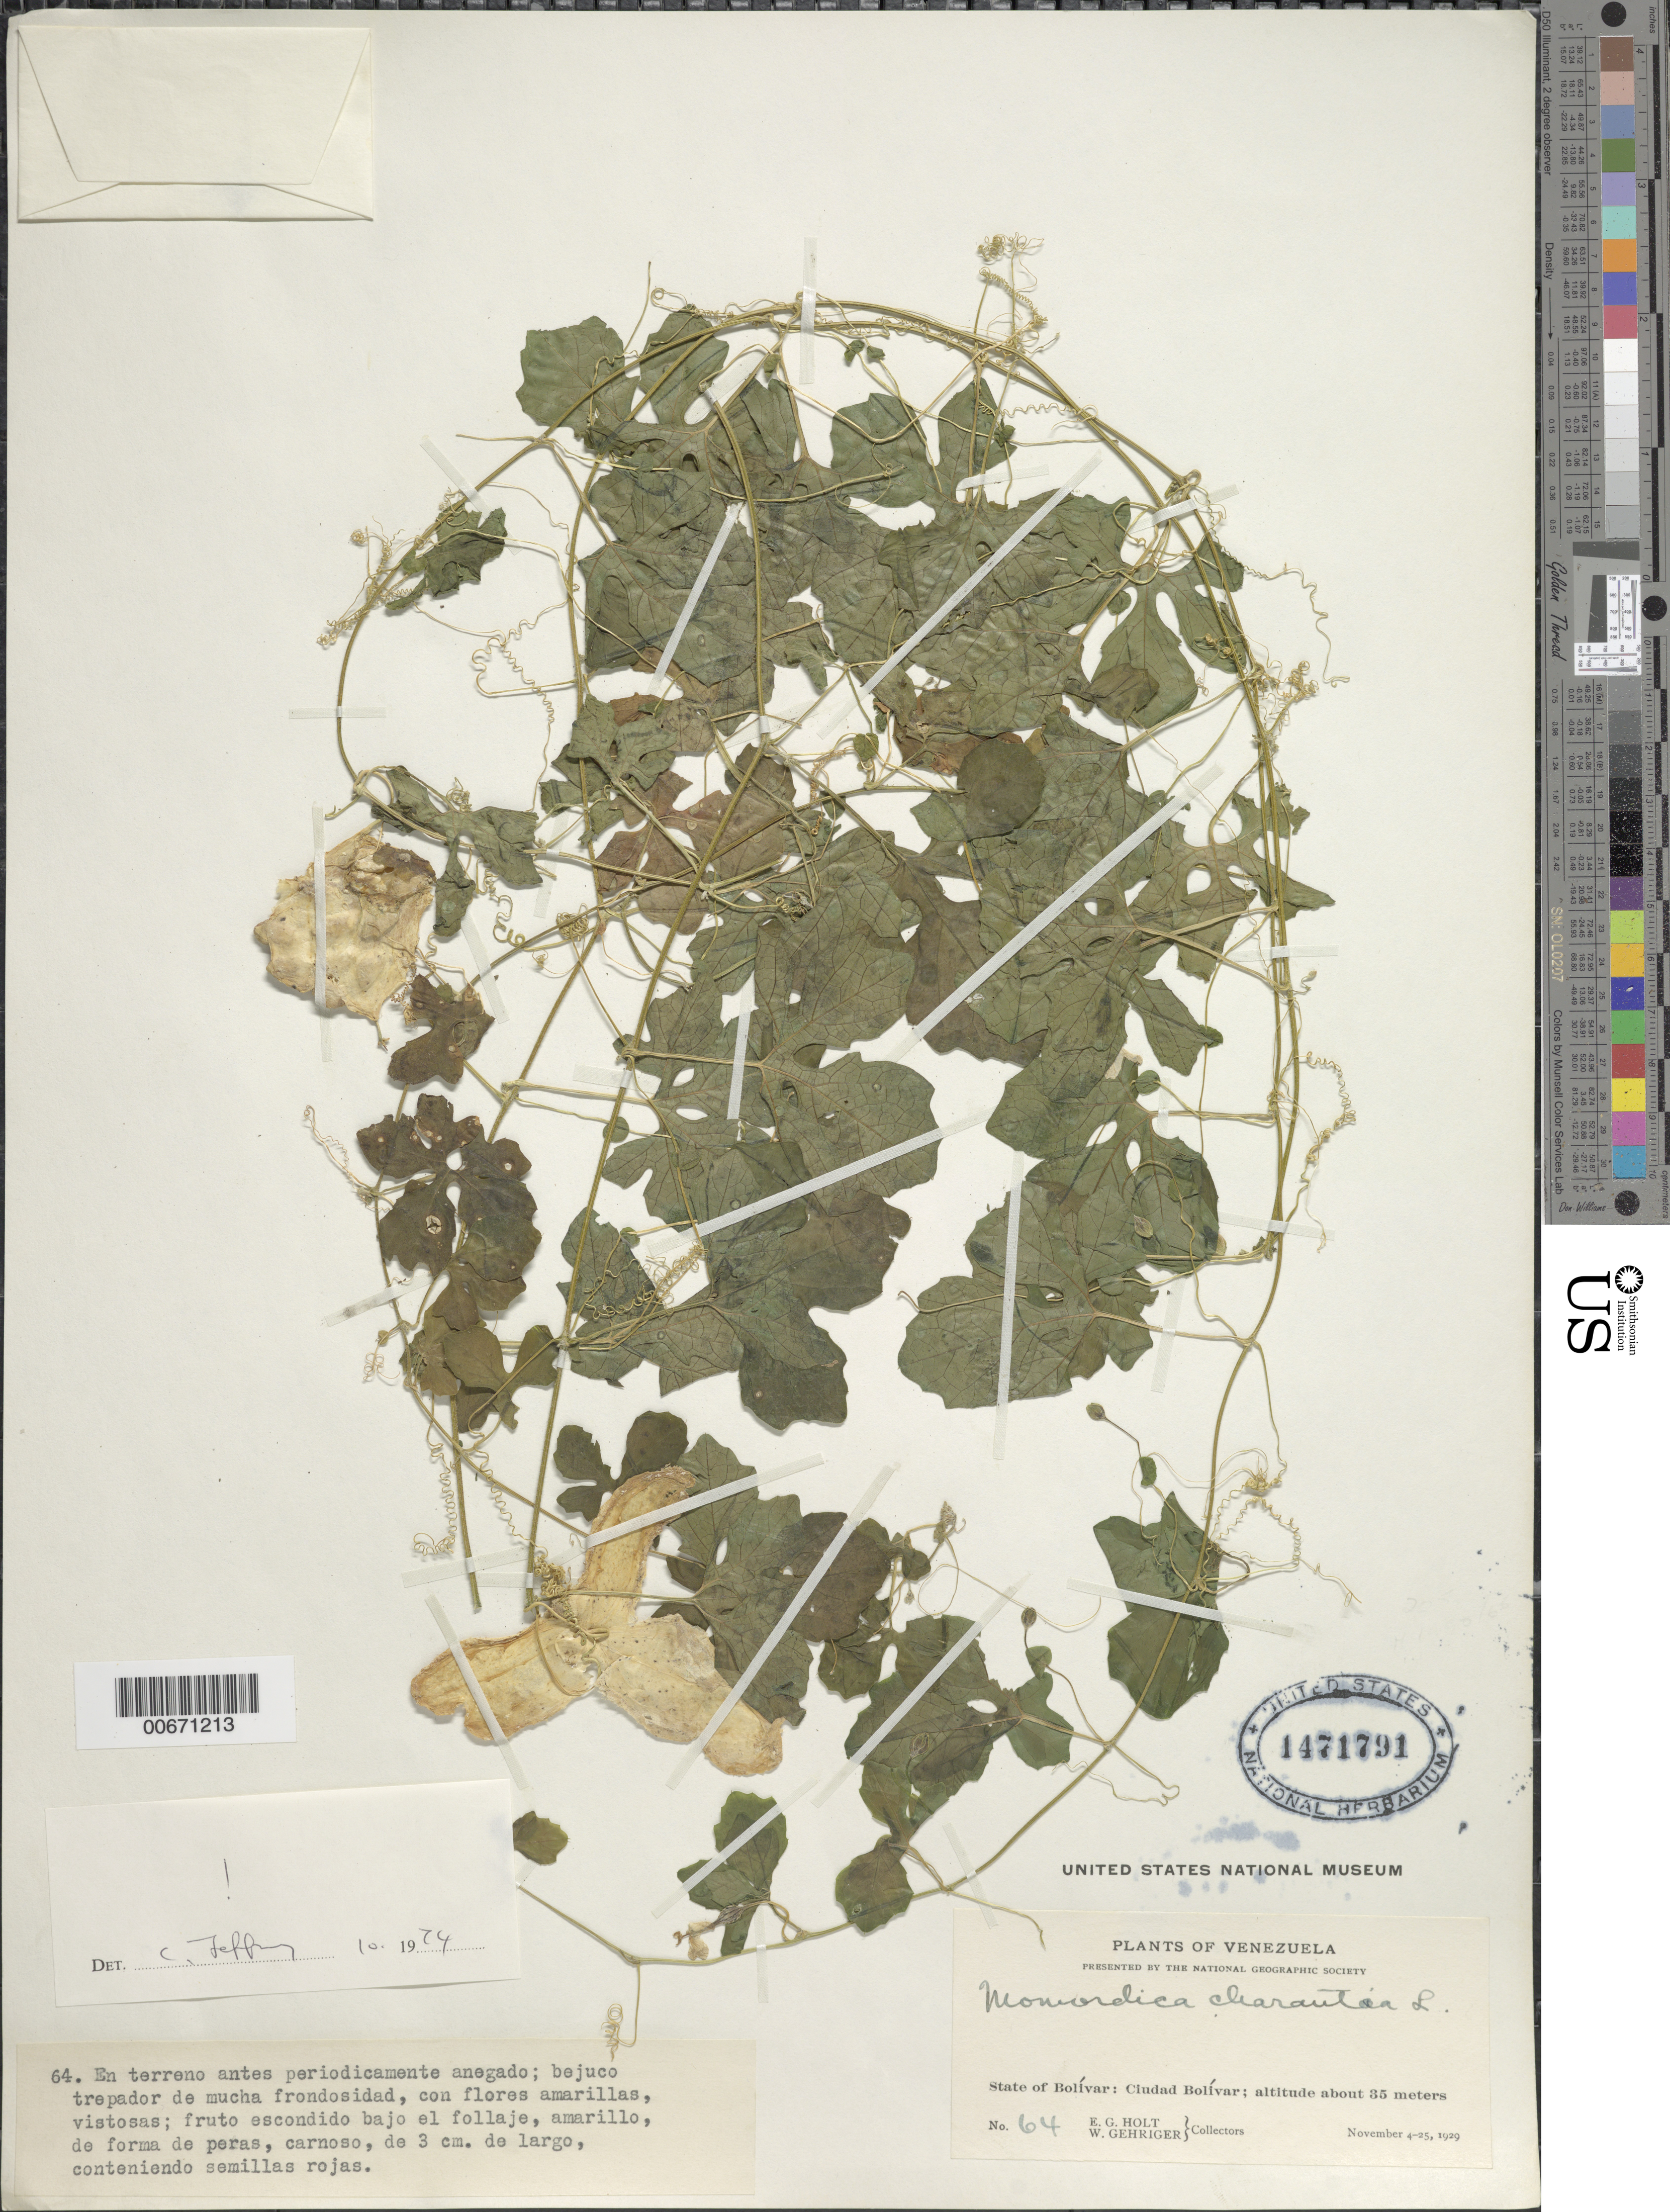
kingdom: Plantae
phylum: Tracheophyta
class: Magnoliopsida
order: Cucurbitales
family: Cucurbitaceae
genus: Momordica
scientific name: Momordica charantia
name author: L.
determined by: Jeffrey, C.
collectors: E. Holt & W. Gehriger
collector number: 64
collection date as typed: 4-Nov-29 to 25-Nov-29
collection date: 1929-11-04/1929-11-25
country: Venezuela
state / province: Bolívar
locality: Ciudad Bolívar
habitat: Terrano antes periodicamente anegado;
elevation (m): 35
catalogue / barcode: US 1471791